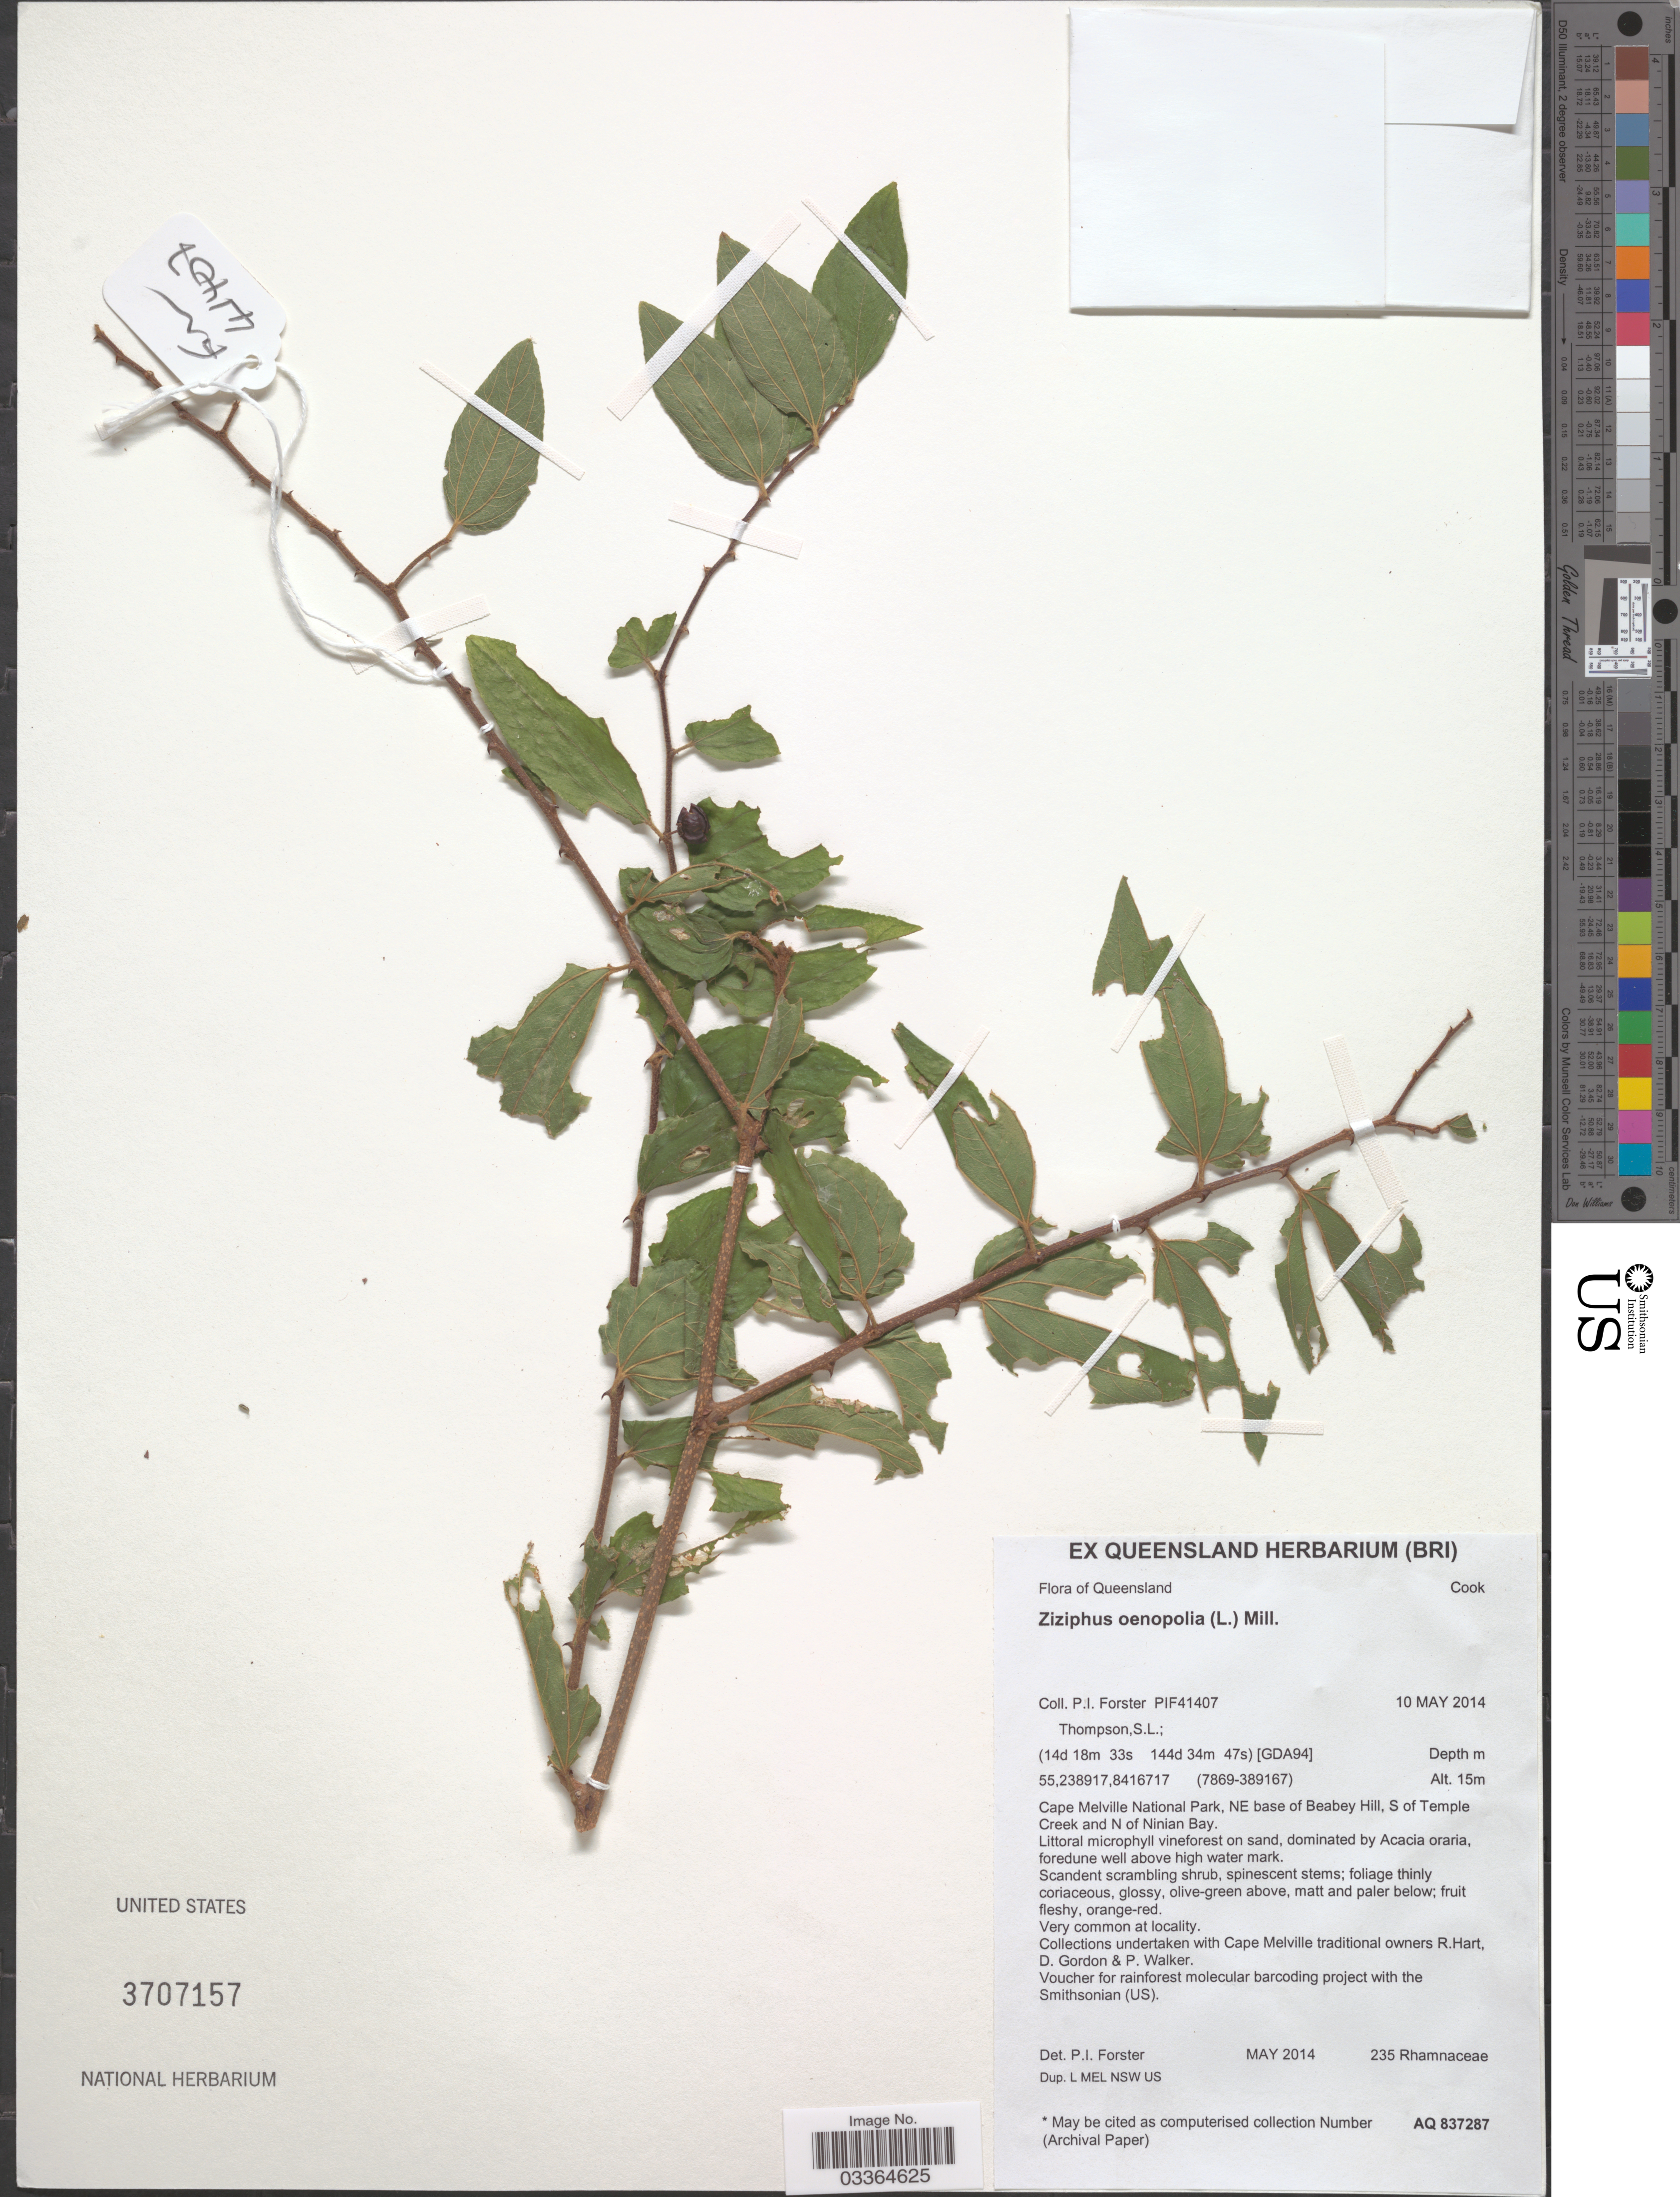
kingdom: Plantae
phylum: Tracheophyta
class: Magnoliopsida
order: Rosales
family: Rhamnaceae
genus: Ziziphus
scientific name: Ziziphus oenopolia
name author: (L.) Mill.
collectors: P. Forster & S. L. Thompson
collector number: PIF41407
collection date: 2014-05-10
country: Australia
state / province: Queensland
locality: Cape Melville National Park, NE base of Beabey Hill, S of Temple Creek and N of Ninian Bay.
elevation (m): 15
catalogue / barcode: US 3707157